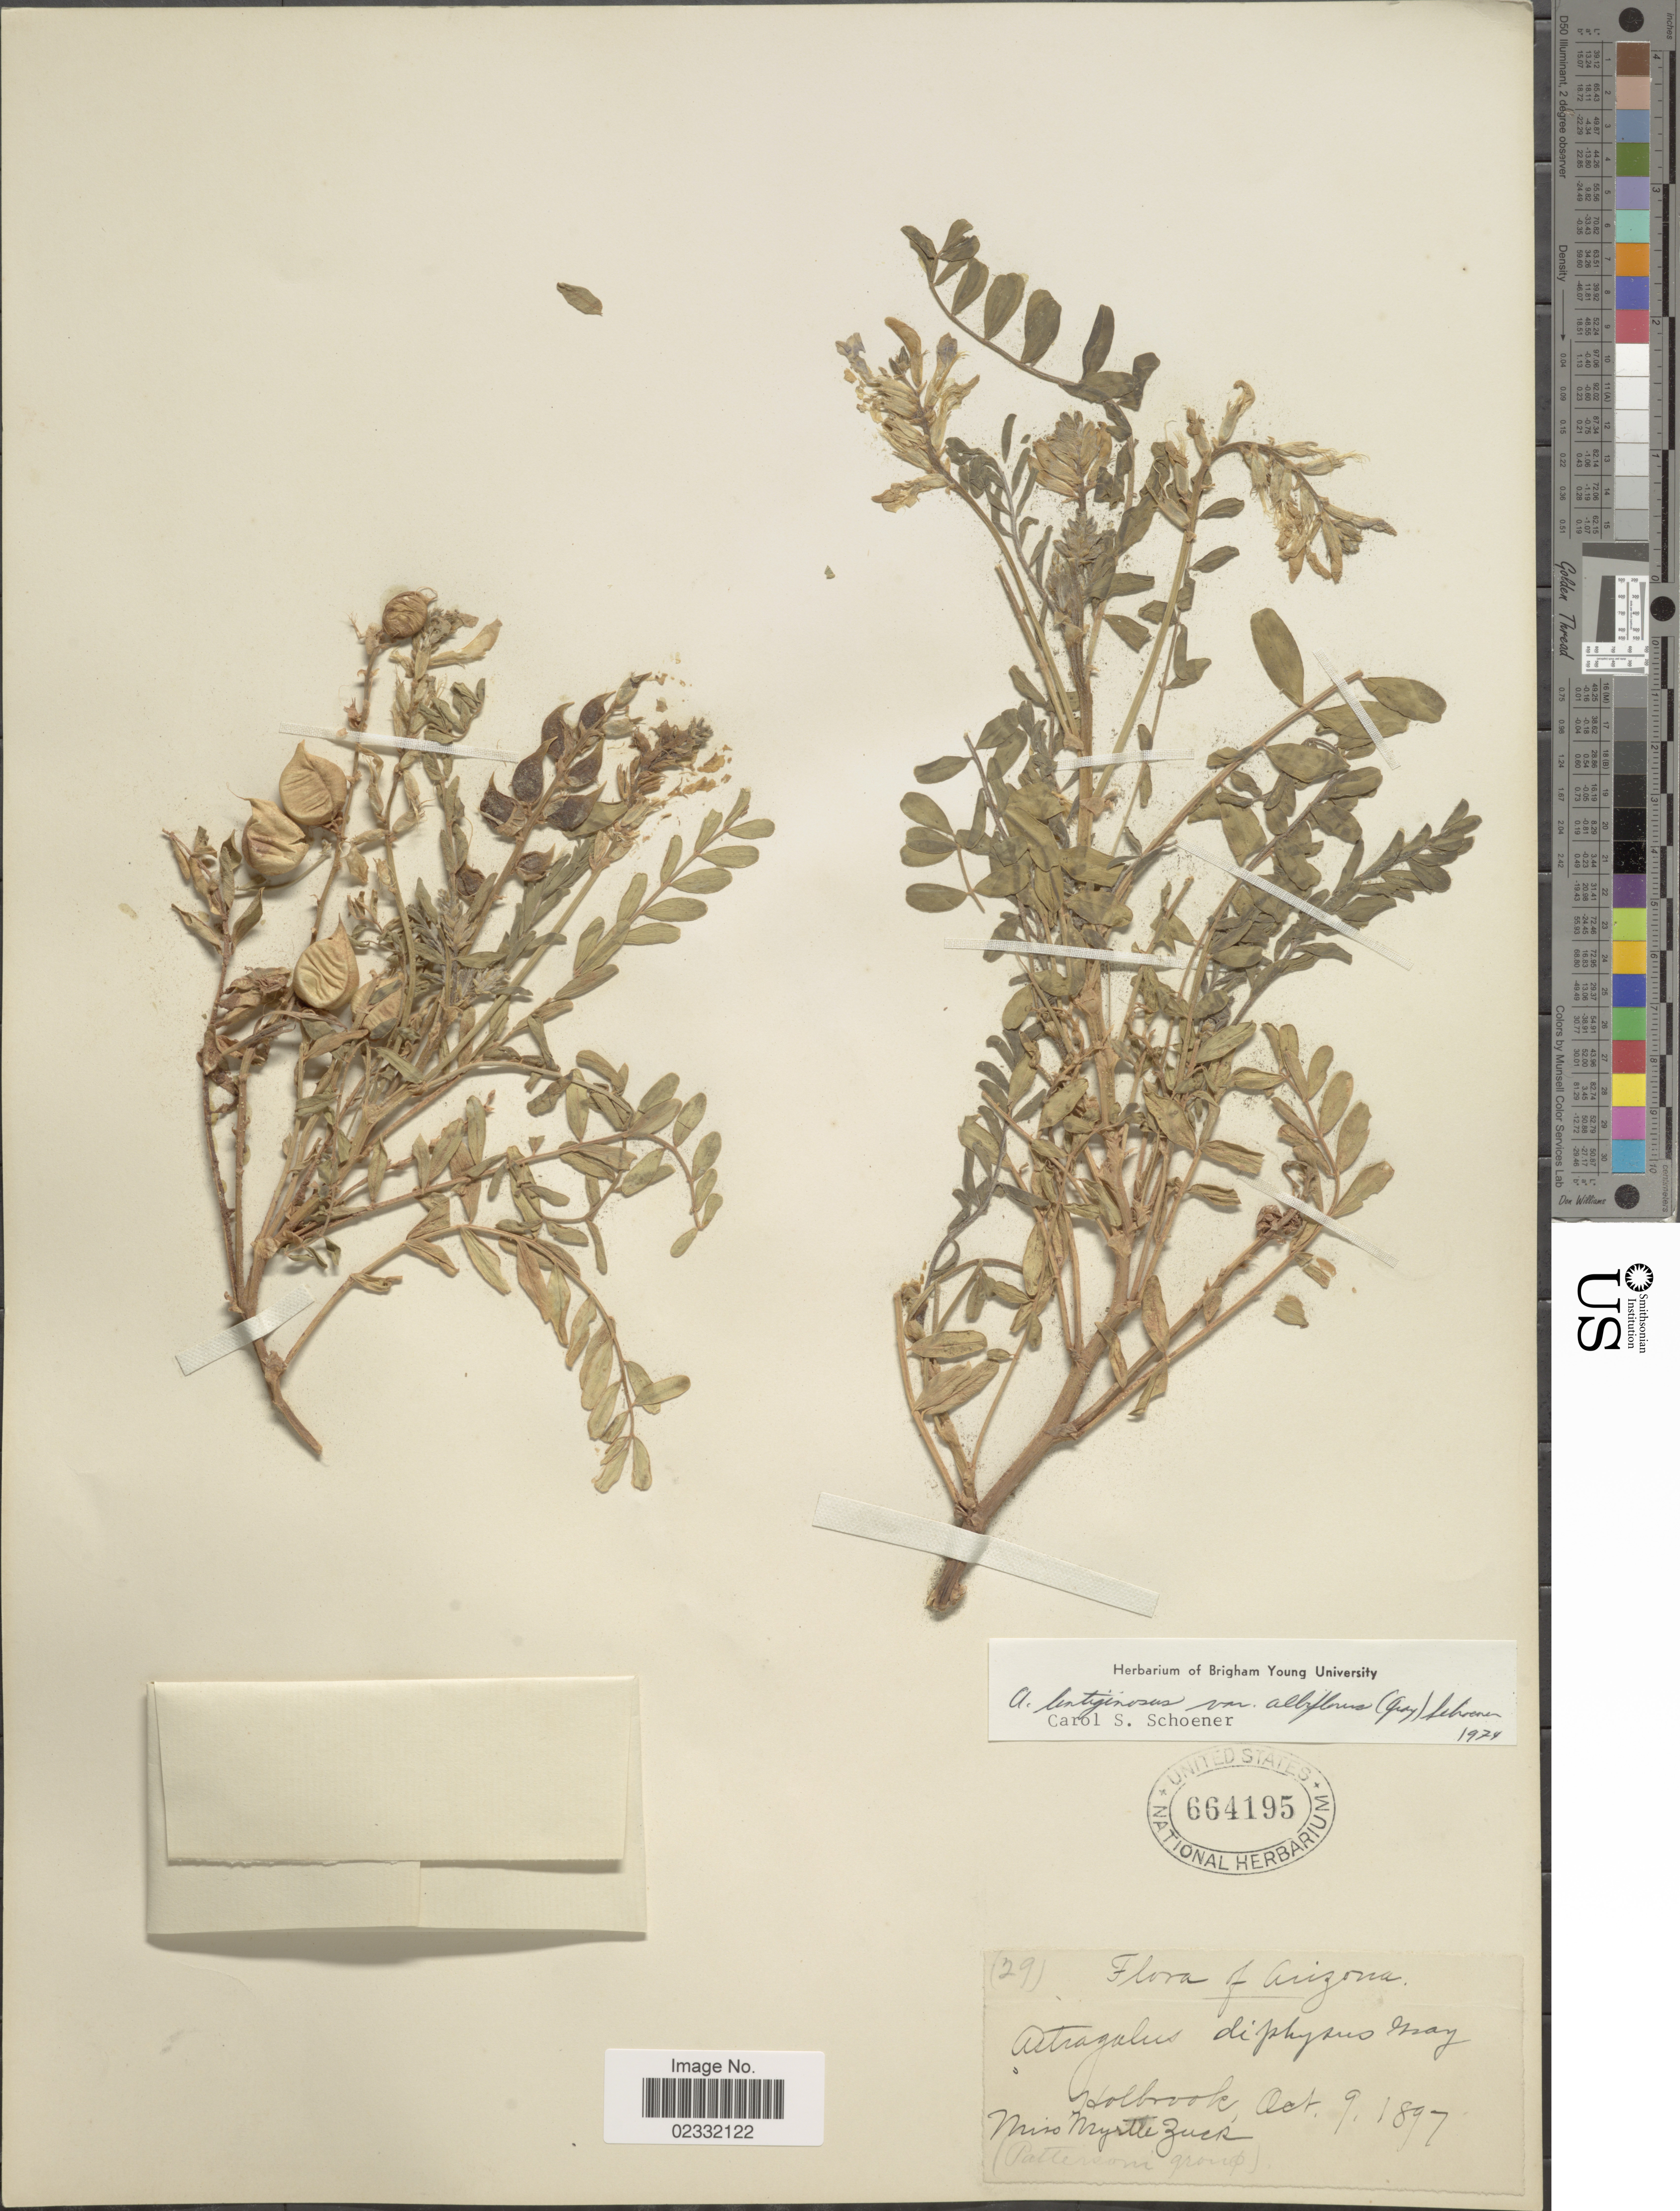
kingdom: Plantae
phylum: Tracheophyta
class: Magnoliopsida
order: Fabales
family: Fabaceae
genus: Astragalus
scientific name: Astragalus lentiginosus var. albiflorus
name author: (A. Gray) Schoener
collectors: M. Zuck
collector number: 29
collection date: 1897-10-09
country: United States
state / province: Arizona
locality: Holbrook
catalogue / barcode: US 664195